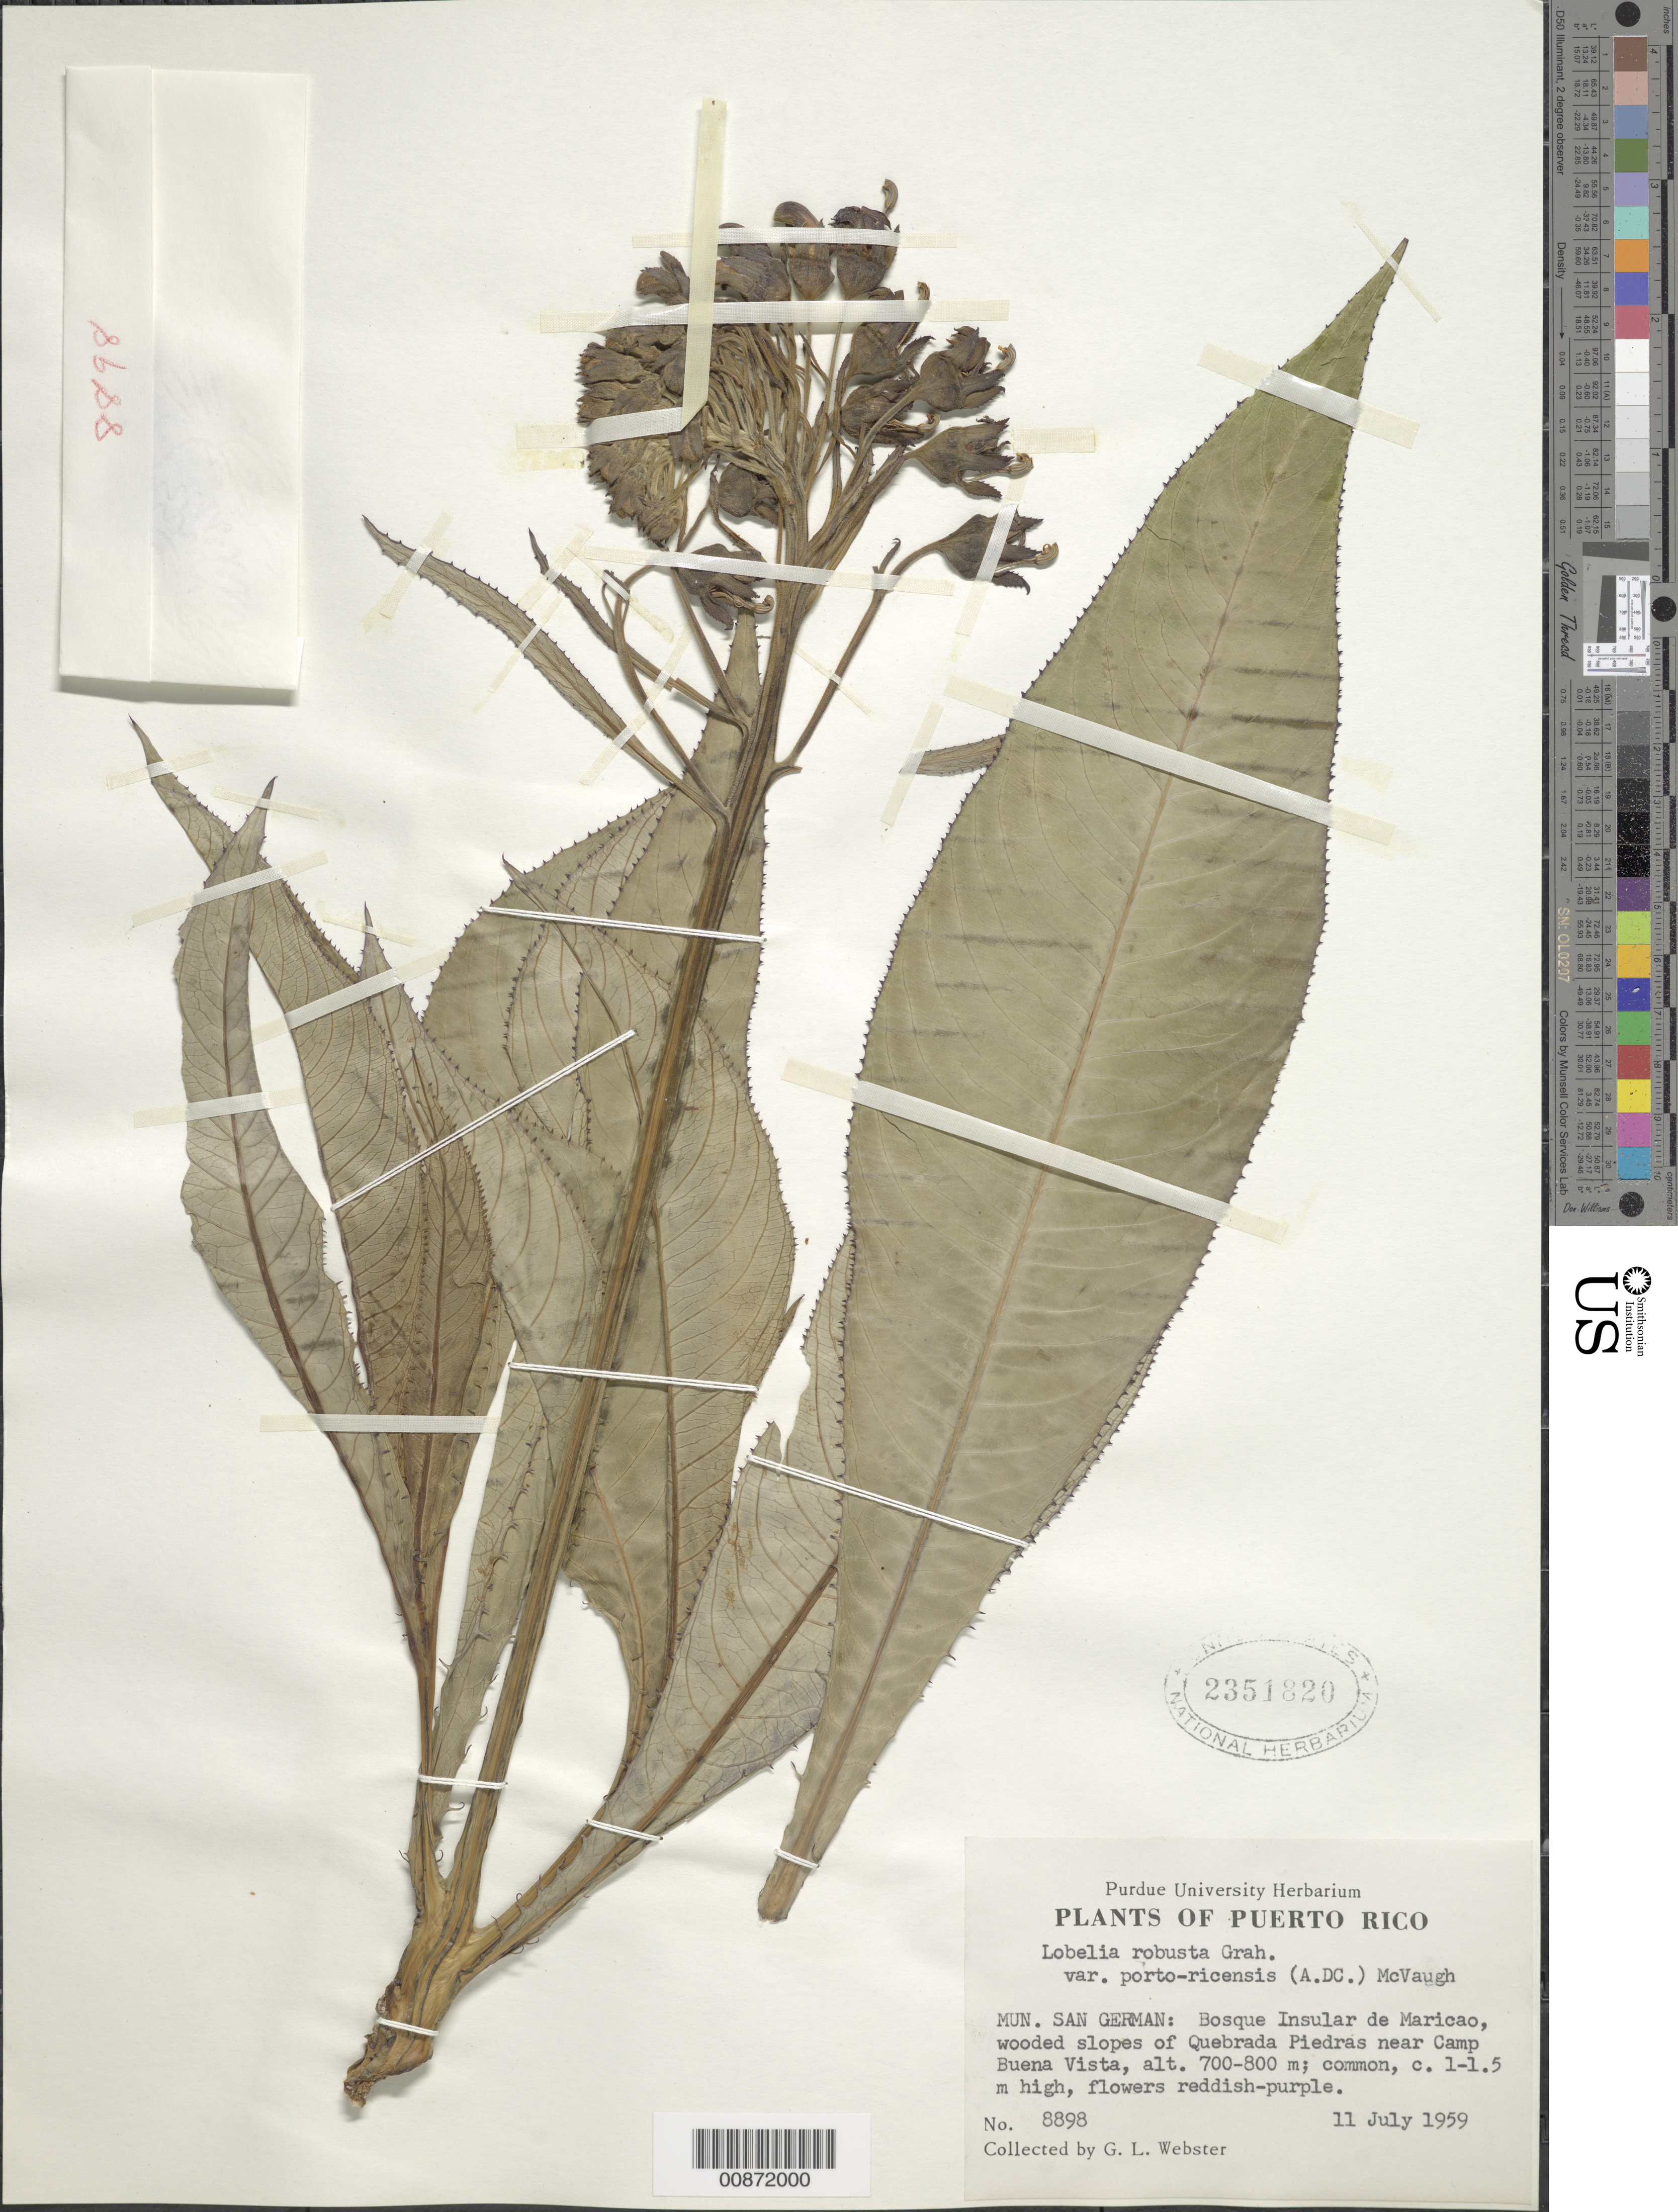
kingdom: Plantae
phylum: Tracheophyta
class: Magnoliopsida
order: Asterales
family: Campanulaceae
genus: Lobelia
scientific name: Lobelia assurgens var. portoricensis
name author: (DC.) Urb.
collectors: G. L. Webster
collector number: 8898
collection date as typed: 11 Jul 1959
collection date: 1959-07-11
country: Puerto Rico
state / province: San Germán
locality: Mun. San German: Bosque Insular de Maricao, slopes of Quebrada Piedras, near Camp Buena Vista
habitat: Wooded slopes near camp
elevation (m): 700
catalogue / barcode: US 2351820